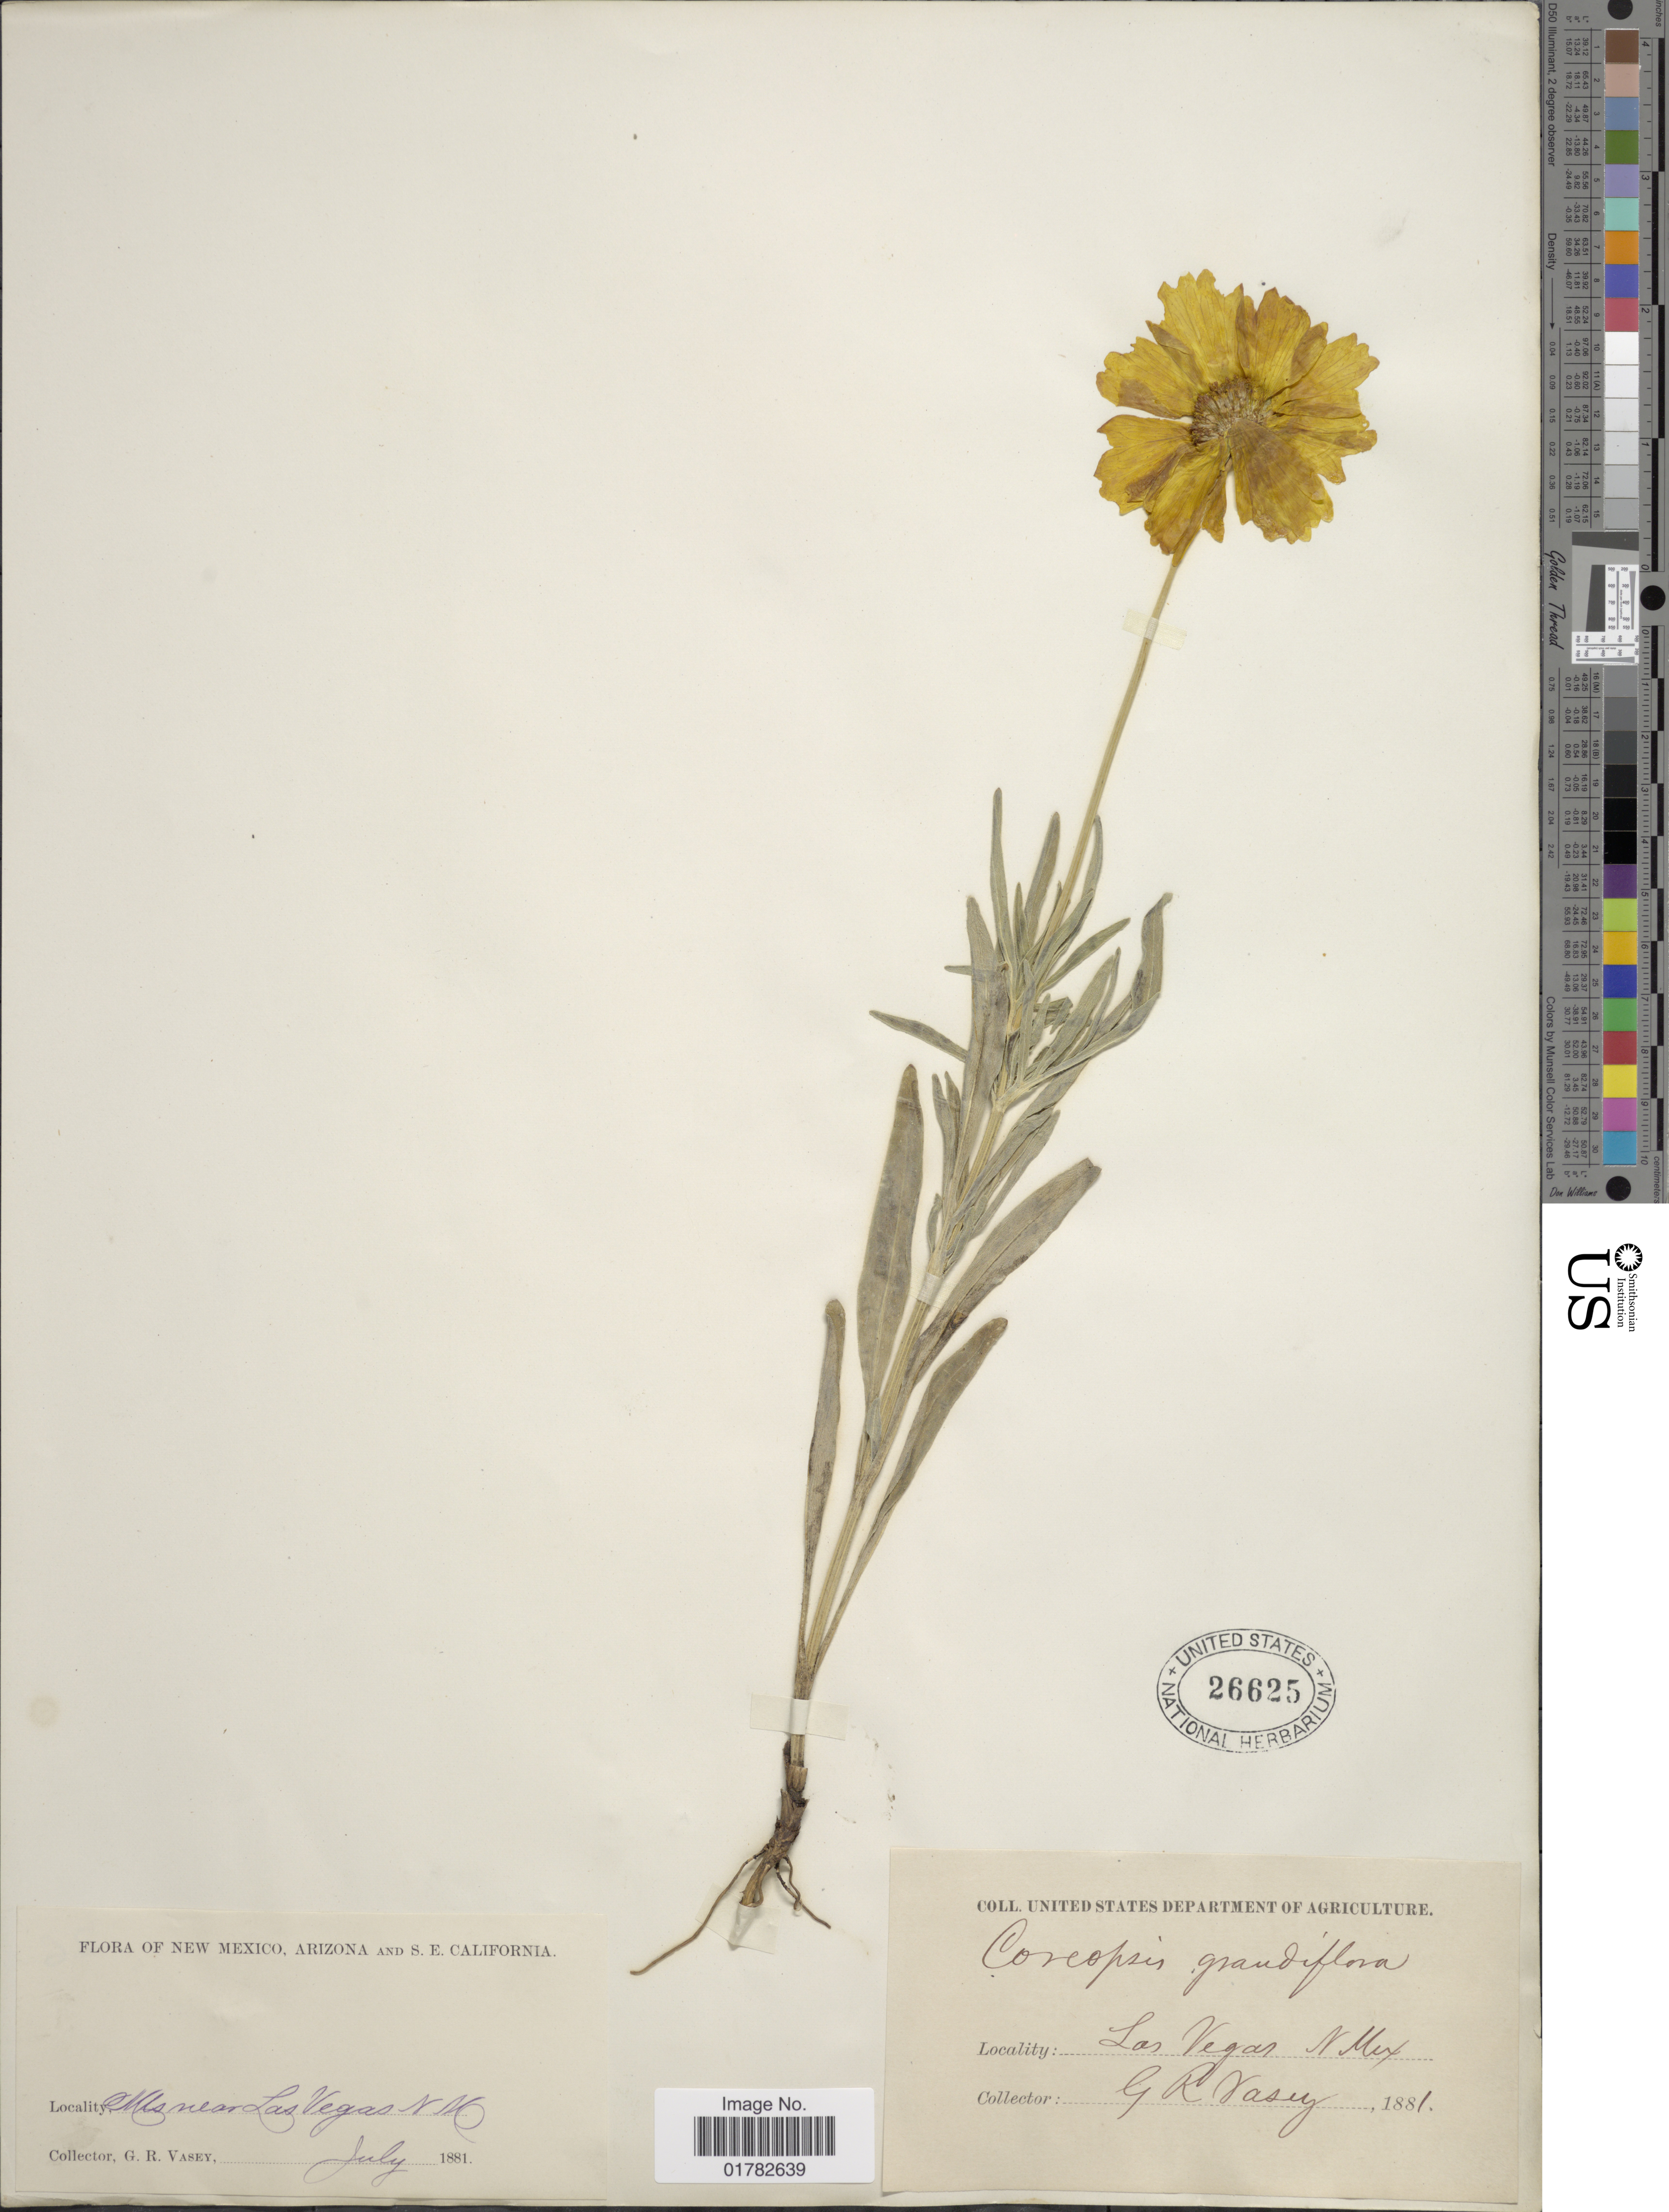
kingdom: Plantae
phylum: Tracheophyta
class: Magnoliopsida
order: Asterales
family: Asteraceae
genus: Coreopsis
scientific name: Coreopsis lanceolata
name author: L.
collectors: G. R. Vasey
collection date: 1881-07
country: United States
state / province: New Mexico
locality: Mts near Las Vegas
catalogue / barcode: US 26625